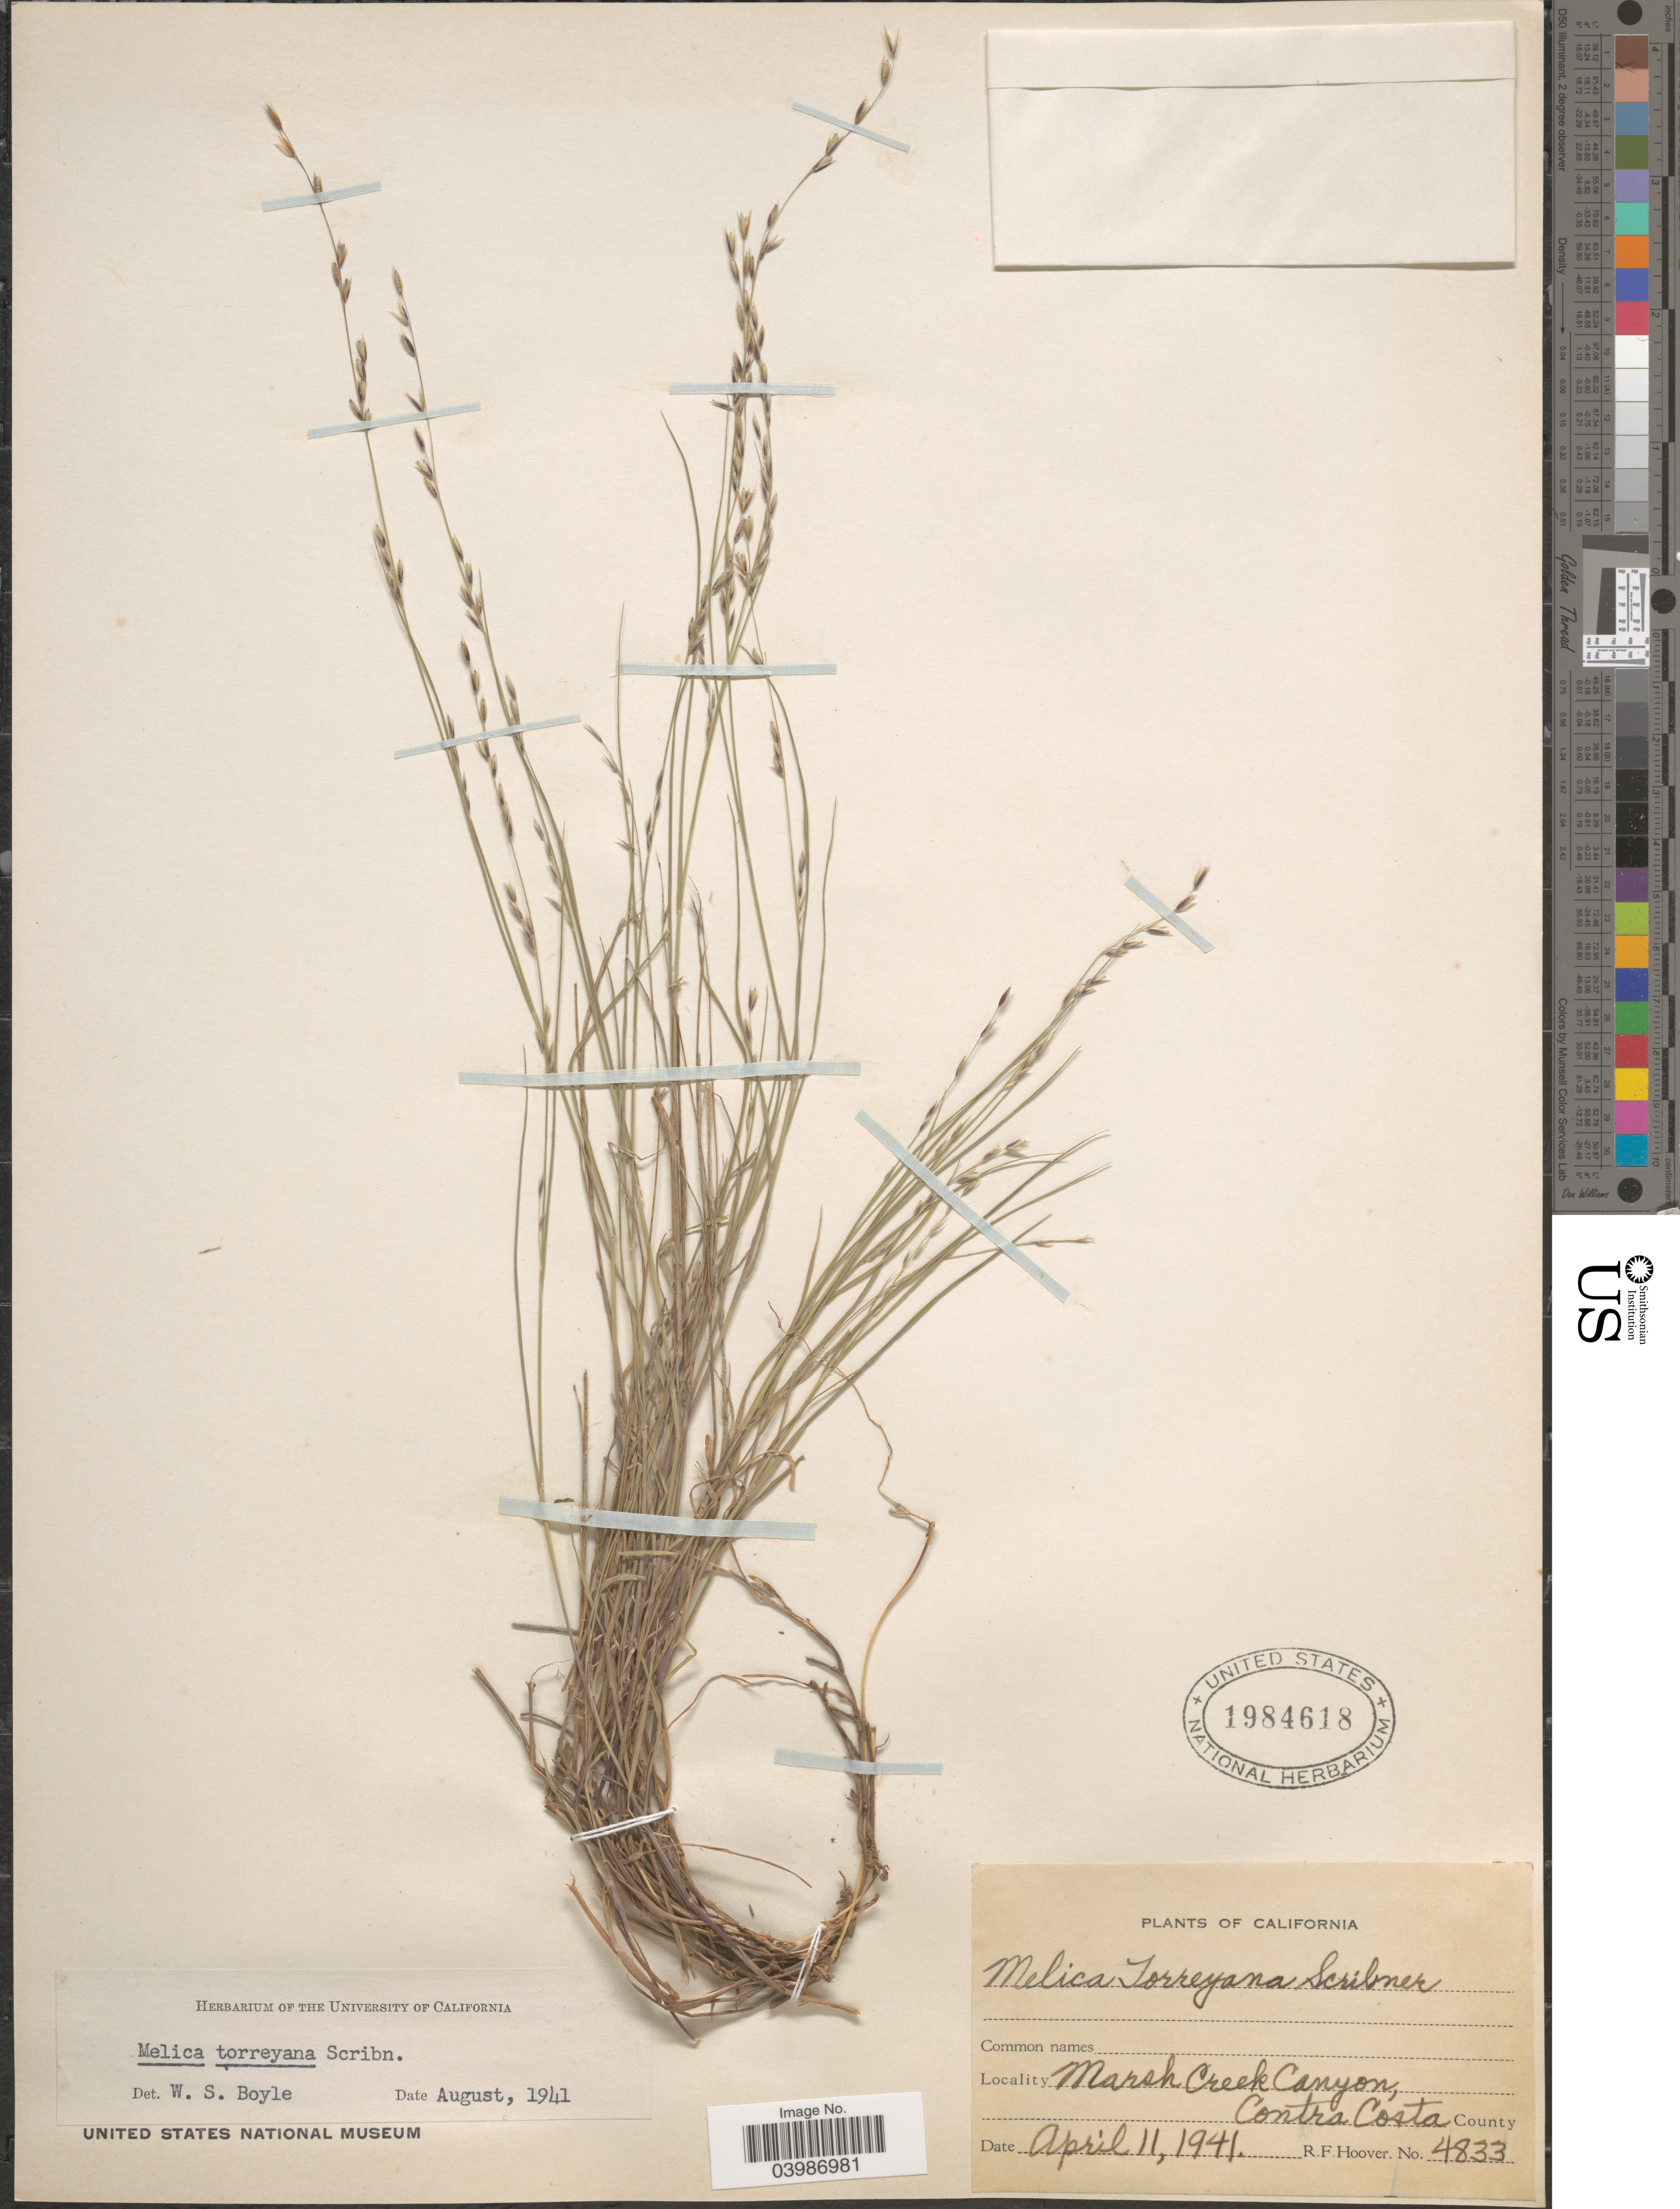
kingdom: Plantae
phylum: Tracheophyta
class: Liliopsida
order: Poales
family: Poaceae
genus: Melica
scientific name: Melica torreyana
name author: Scribn.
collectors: R. F. Hoover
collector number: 4833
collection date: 1941-04-11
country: United States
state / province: California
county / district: Contra Costa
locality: Marsh Creek Canyon, Contra Costa County.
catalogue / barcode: US 1984618